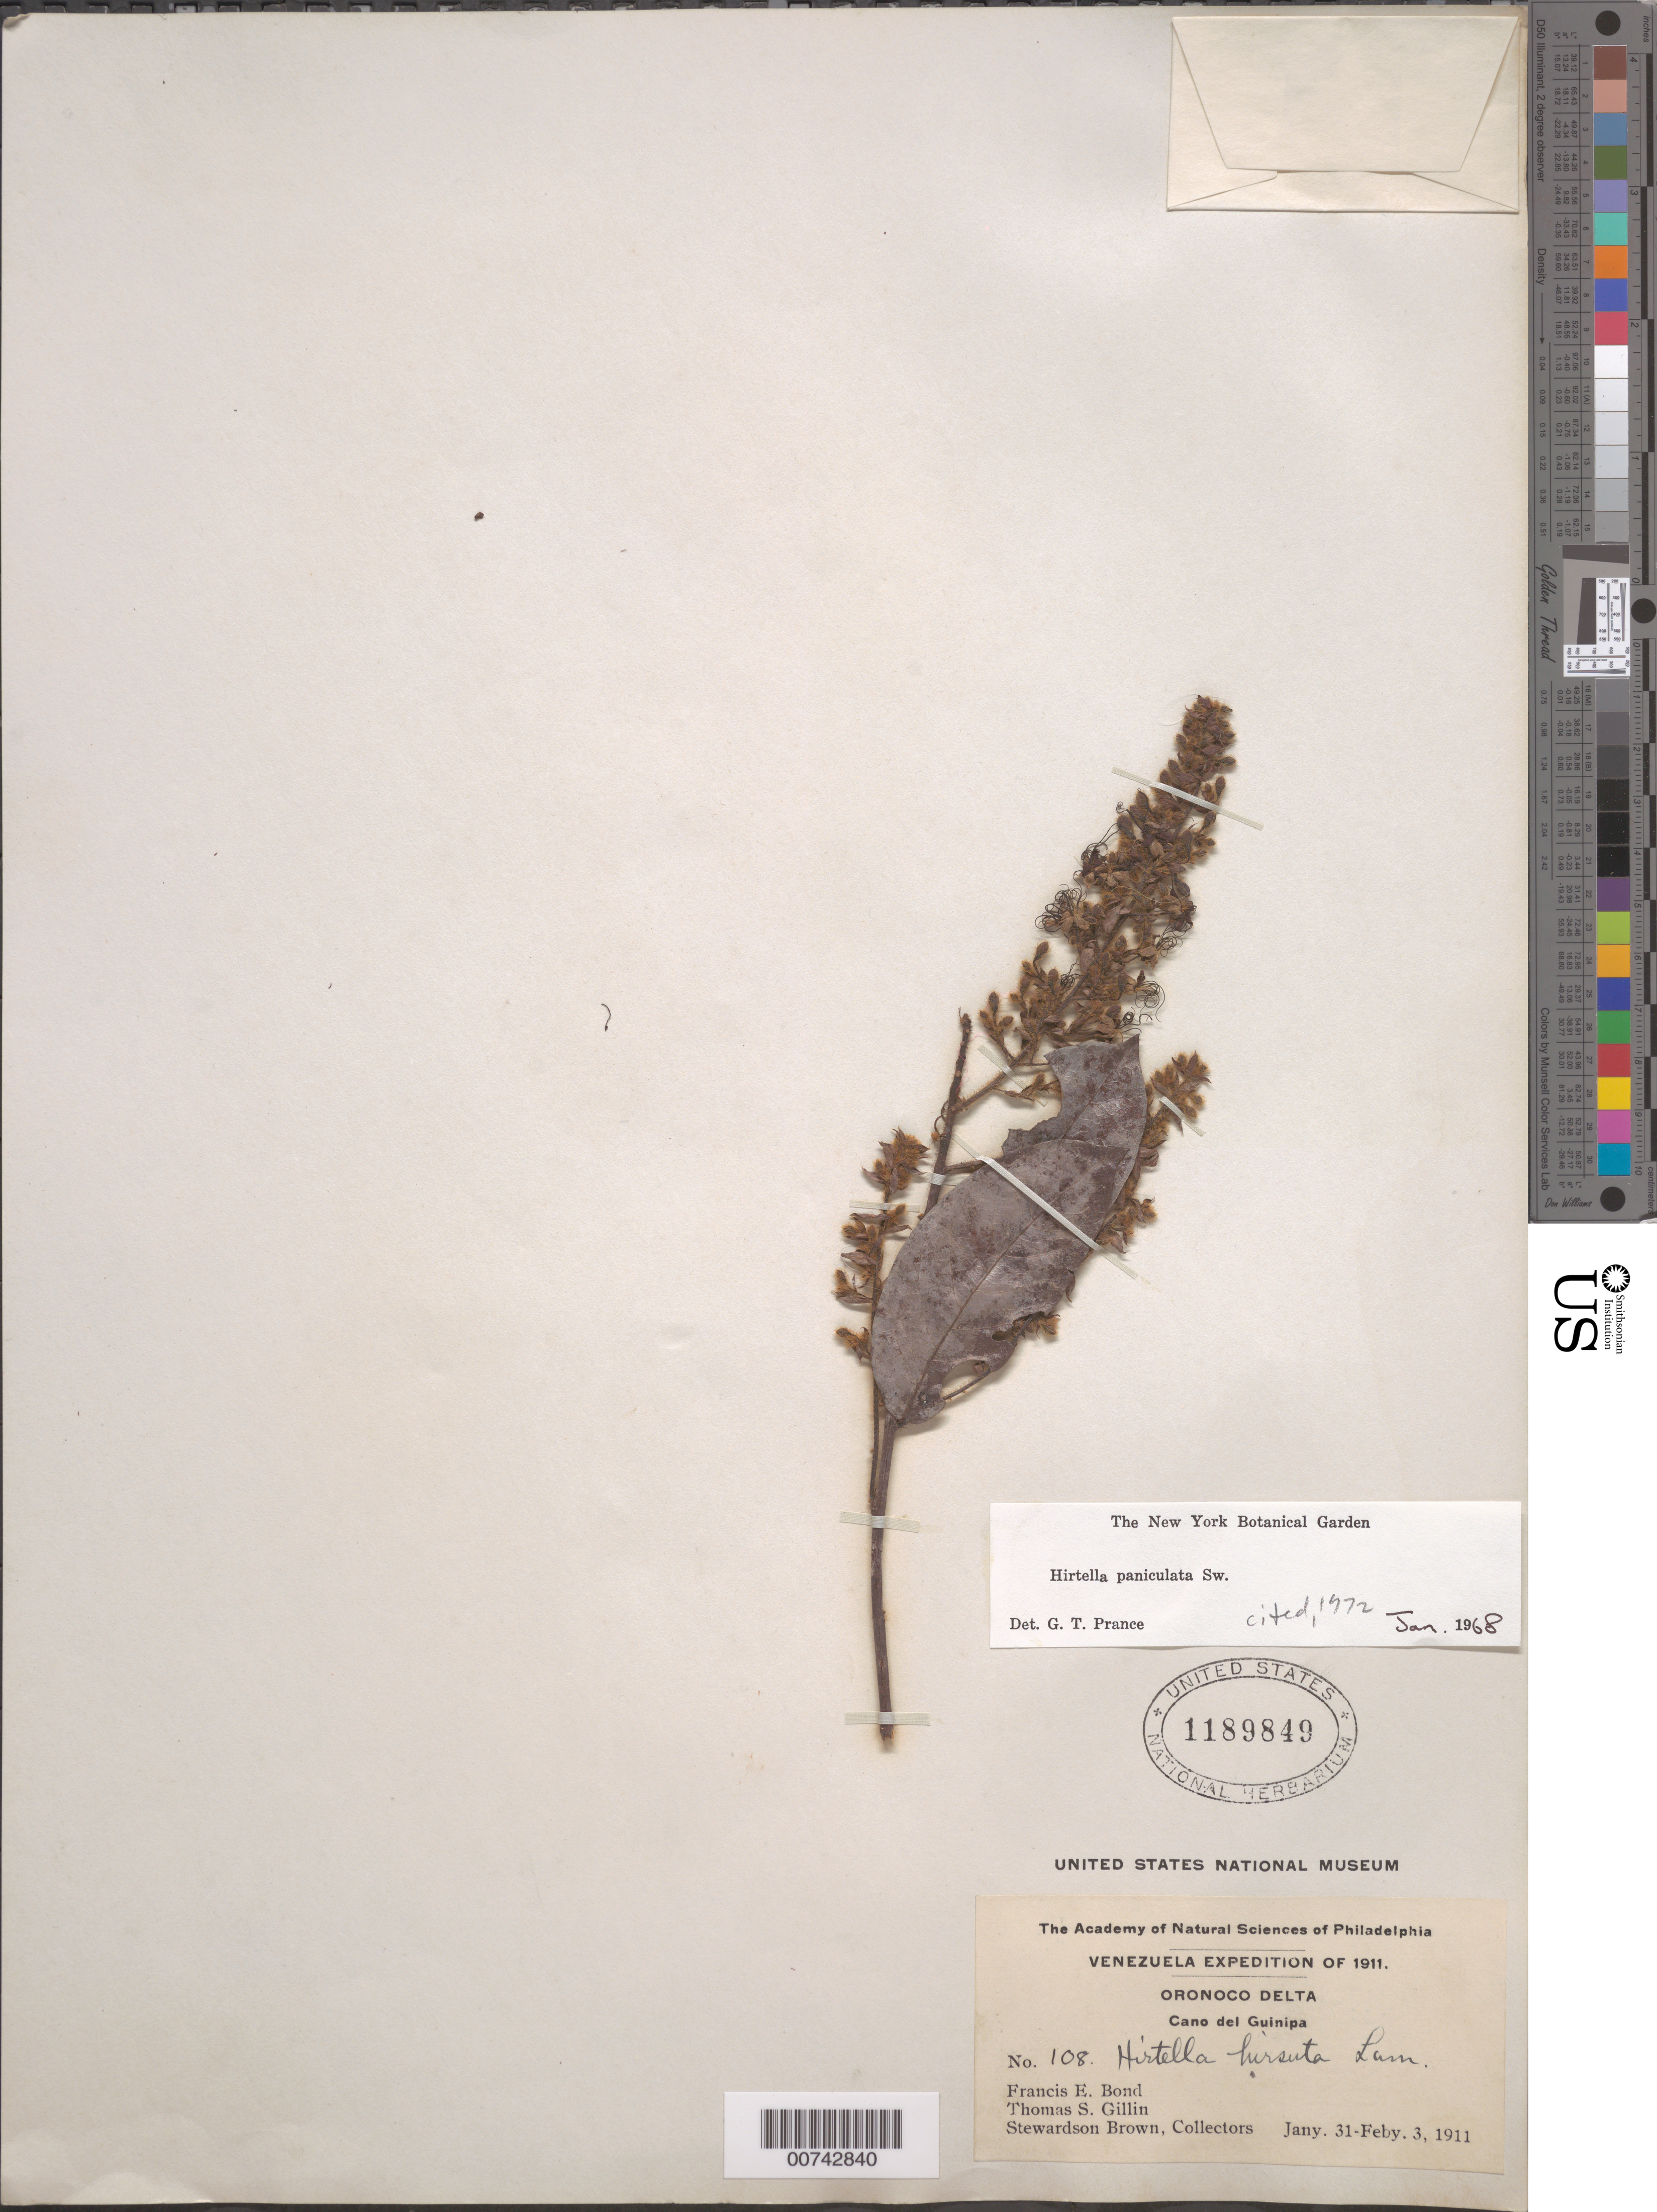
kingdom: Plantae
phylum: Tracheophyta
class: Magnoliopsida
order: Malpighiales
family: Chrysobalanaceae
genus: Hirtella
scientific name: Hirtella paniculata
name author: Sw.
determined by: Prance, G. T.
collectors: F. Bond, T. Gillin & S. Brown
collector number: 108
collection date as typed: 31 January -3 February 1911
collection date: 1911-01-31/1911-02-03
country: Venezuela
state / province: Monagas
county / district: Maturin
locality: Oronoco Delta along Rio Guanipa, including Indian and Creole villages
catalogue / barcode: US 1189849